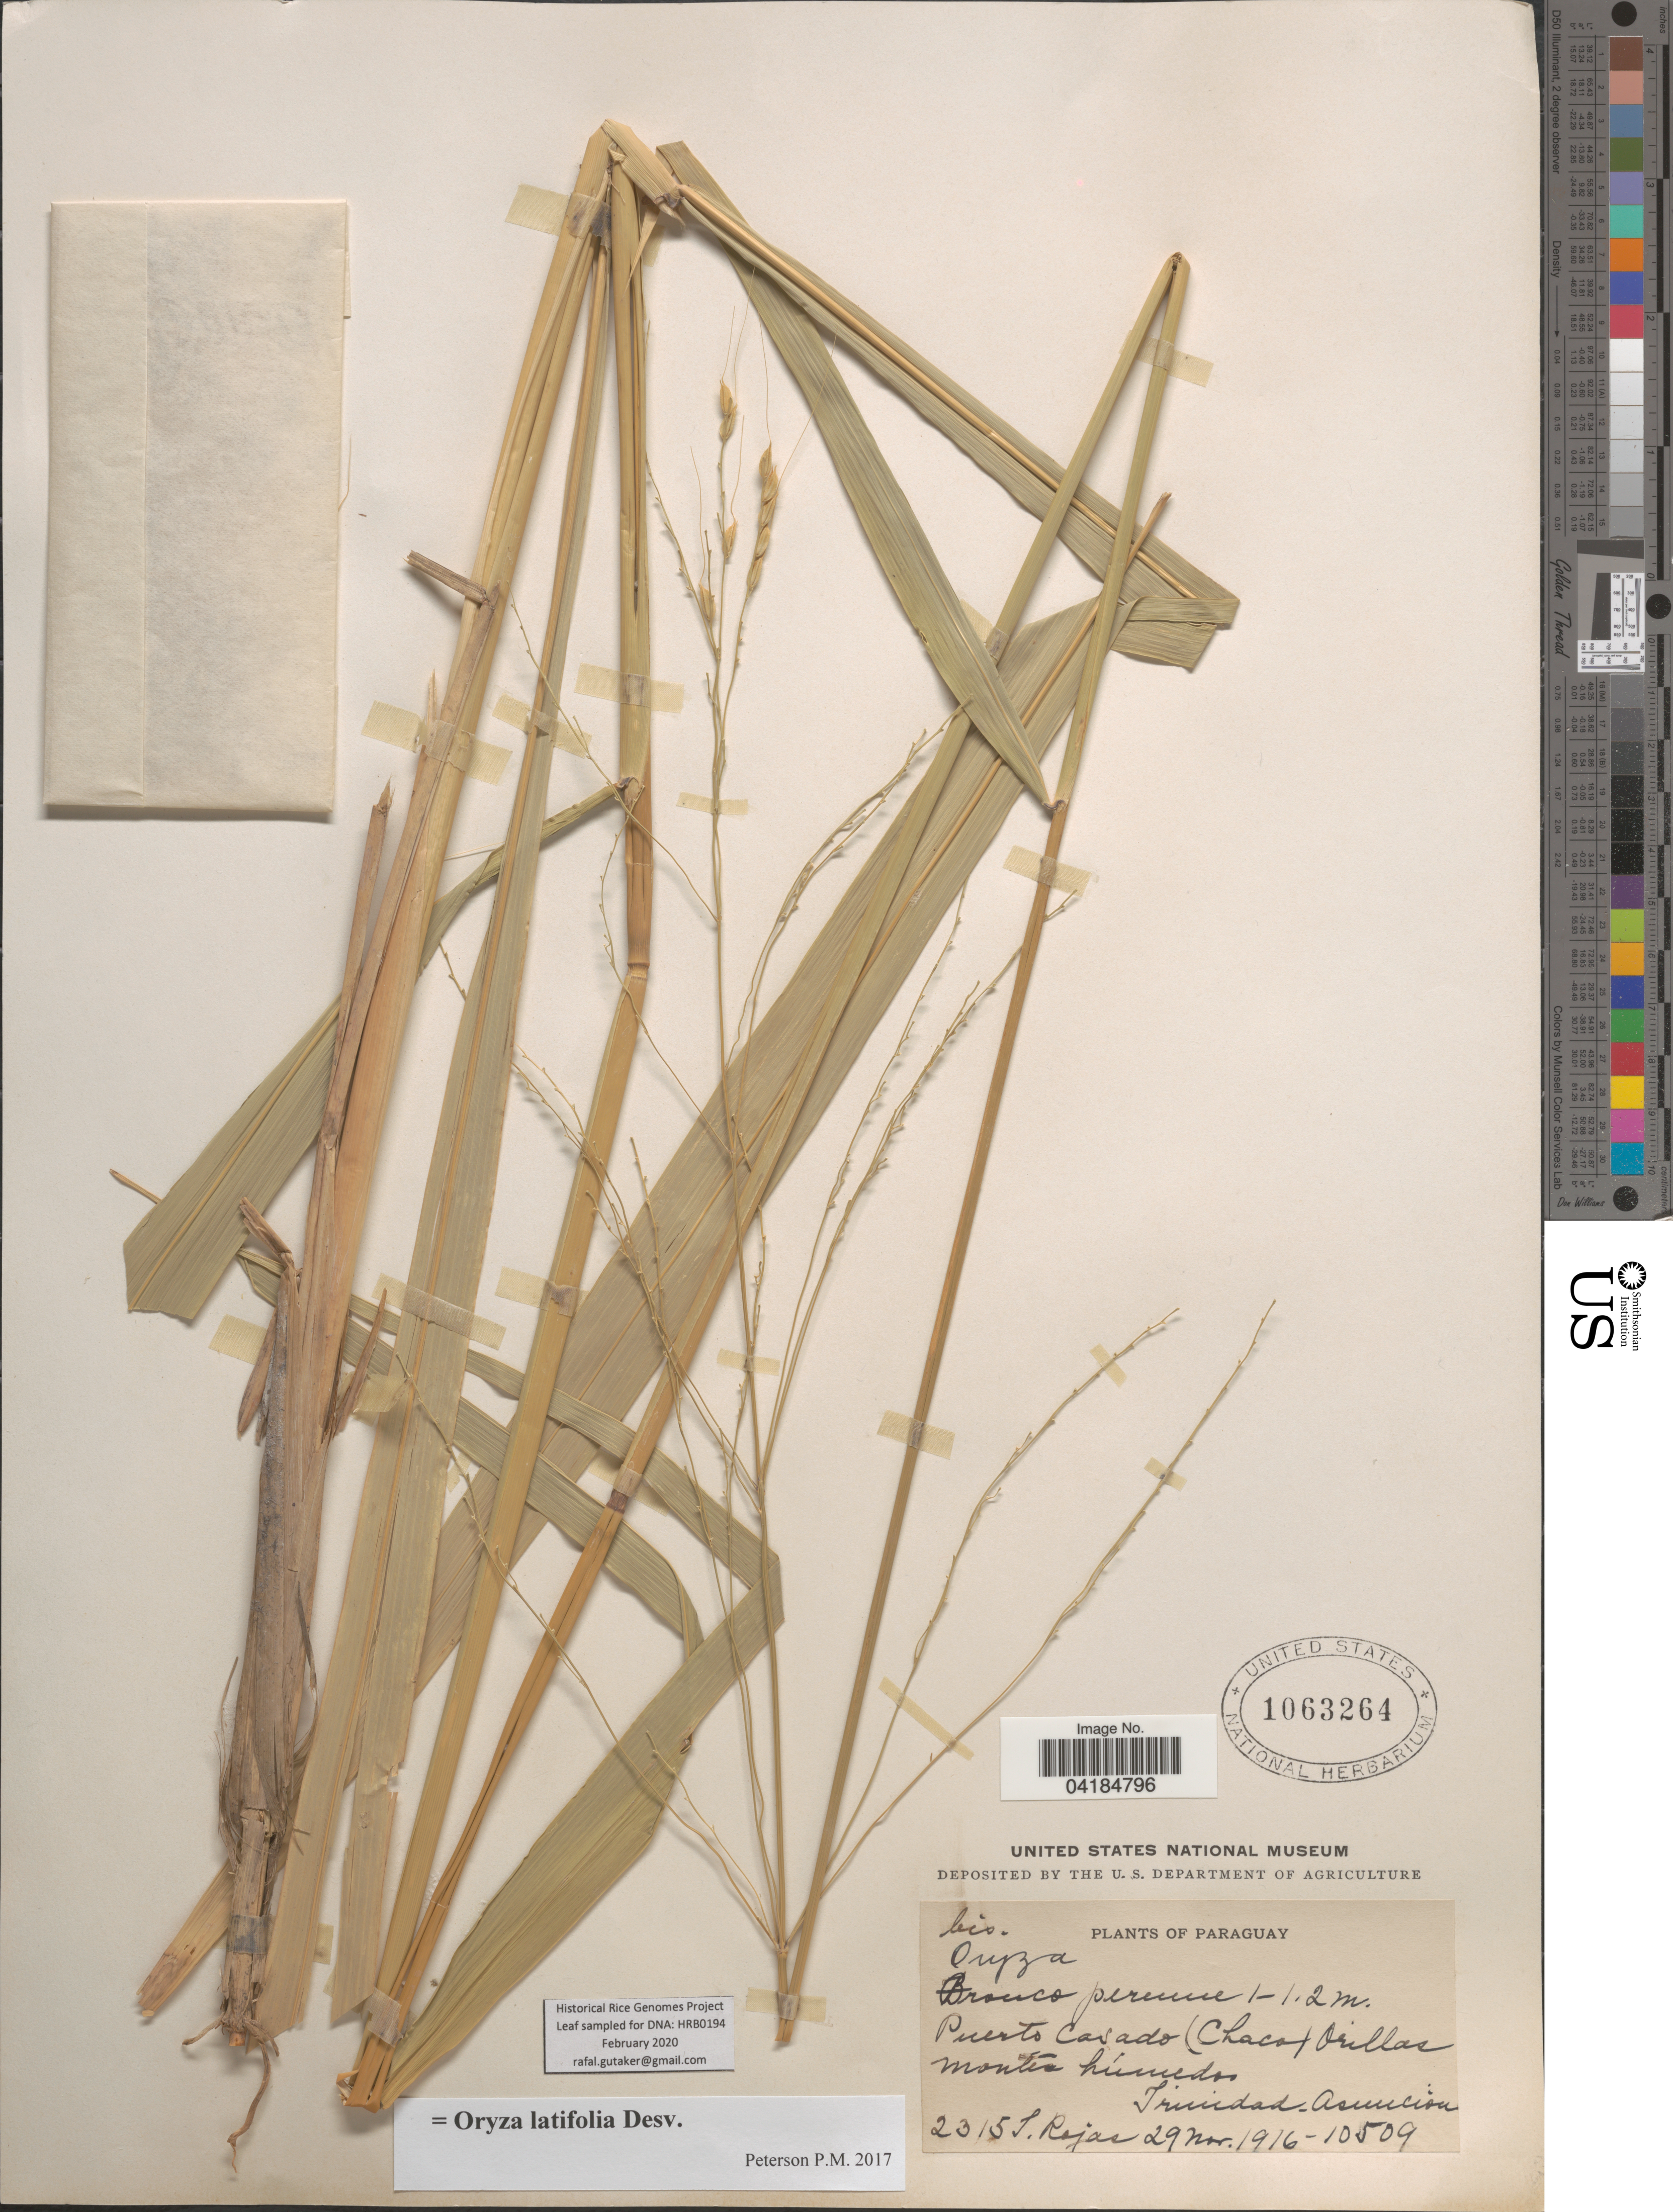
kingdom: Plantae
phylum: Tracheophyta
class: Liliopsida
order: Poales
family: Poaceae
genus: Oryza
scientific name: Oryza latifolia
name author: Desv.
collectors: T. Rojas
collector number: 2315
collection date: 1916-11-29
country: Paraguay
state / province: Asuncion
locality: Puerto Cavado (Chaco) Orillas montes húmedes. Trinidad-Asuncion.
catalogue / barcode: US 1063264